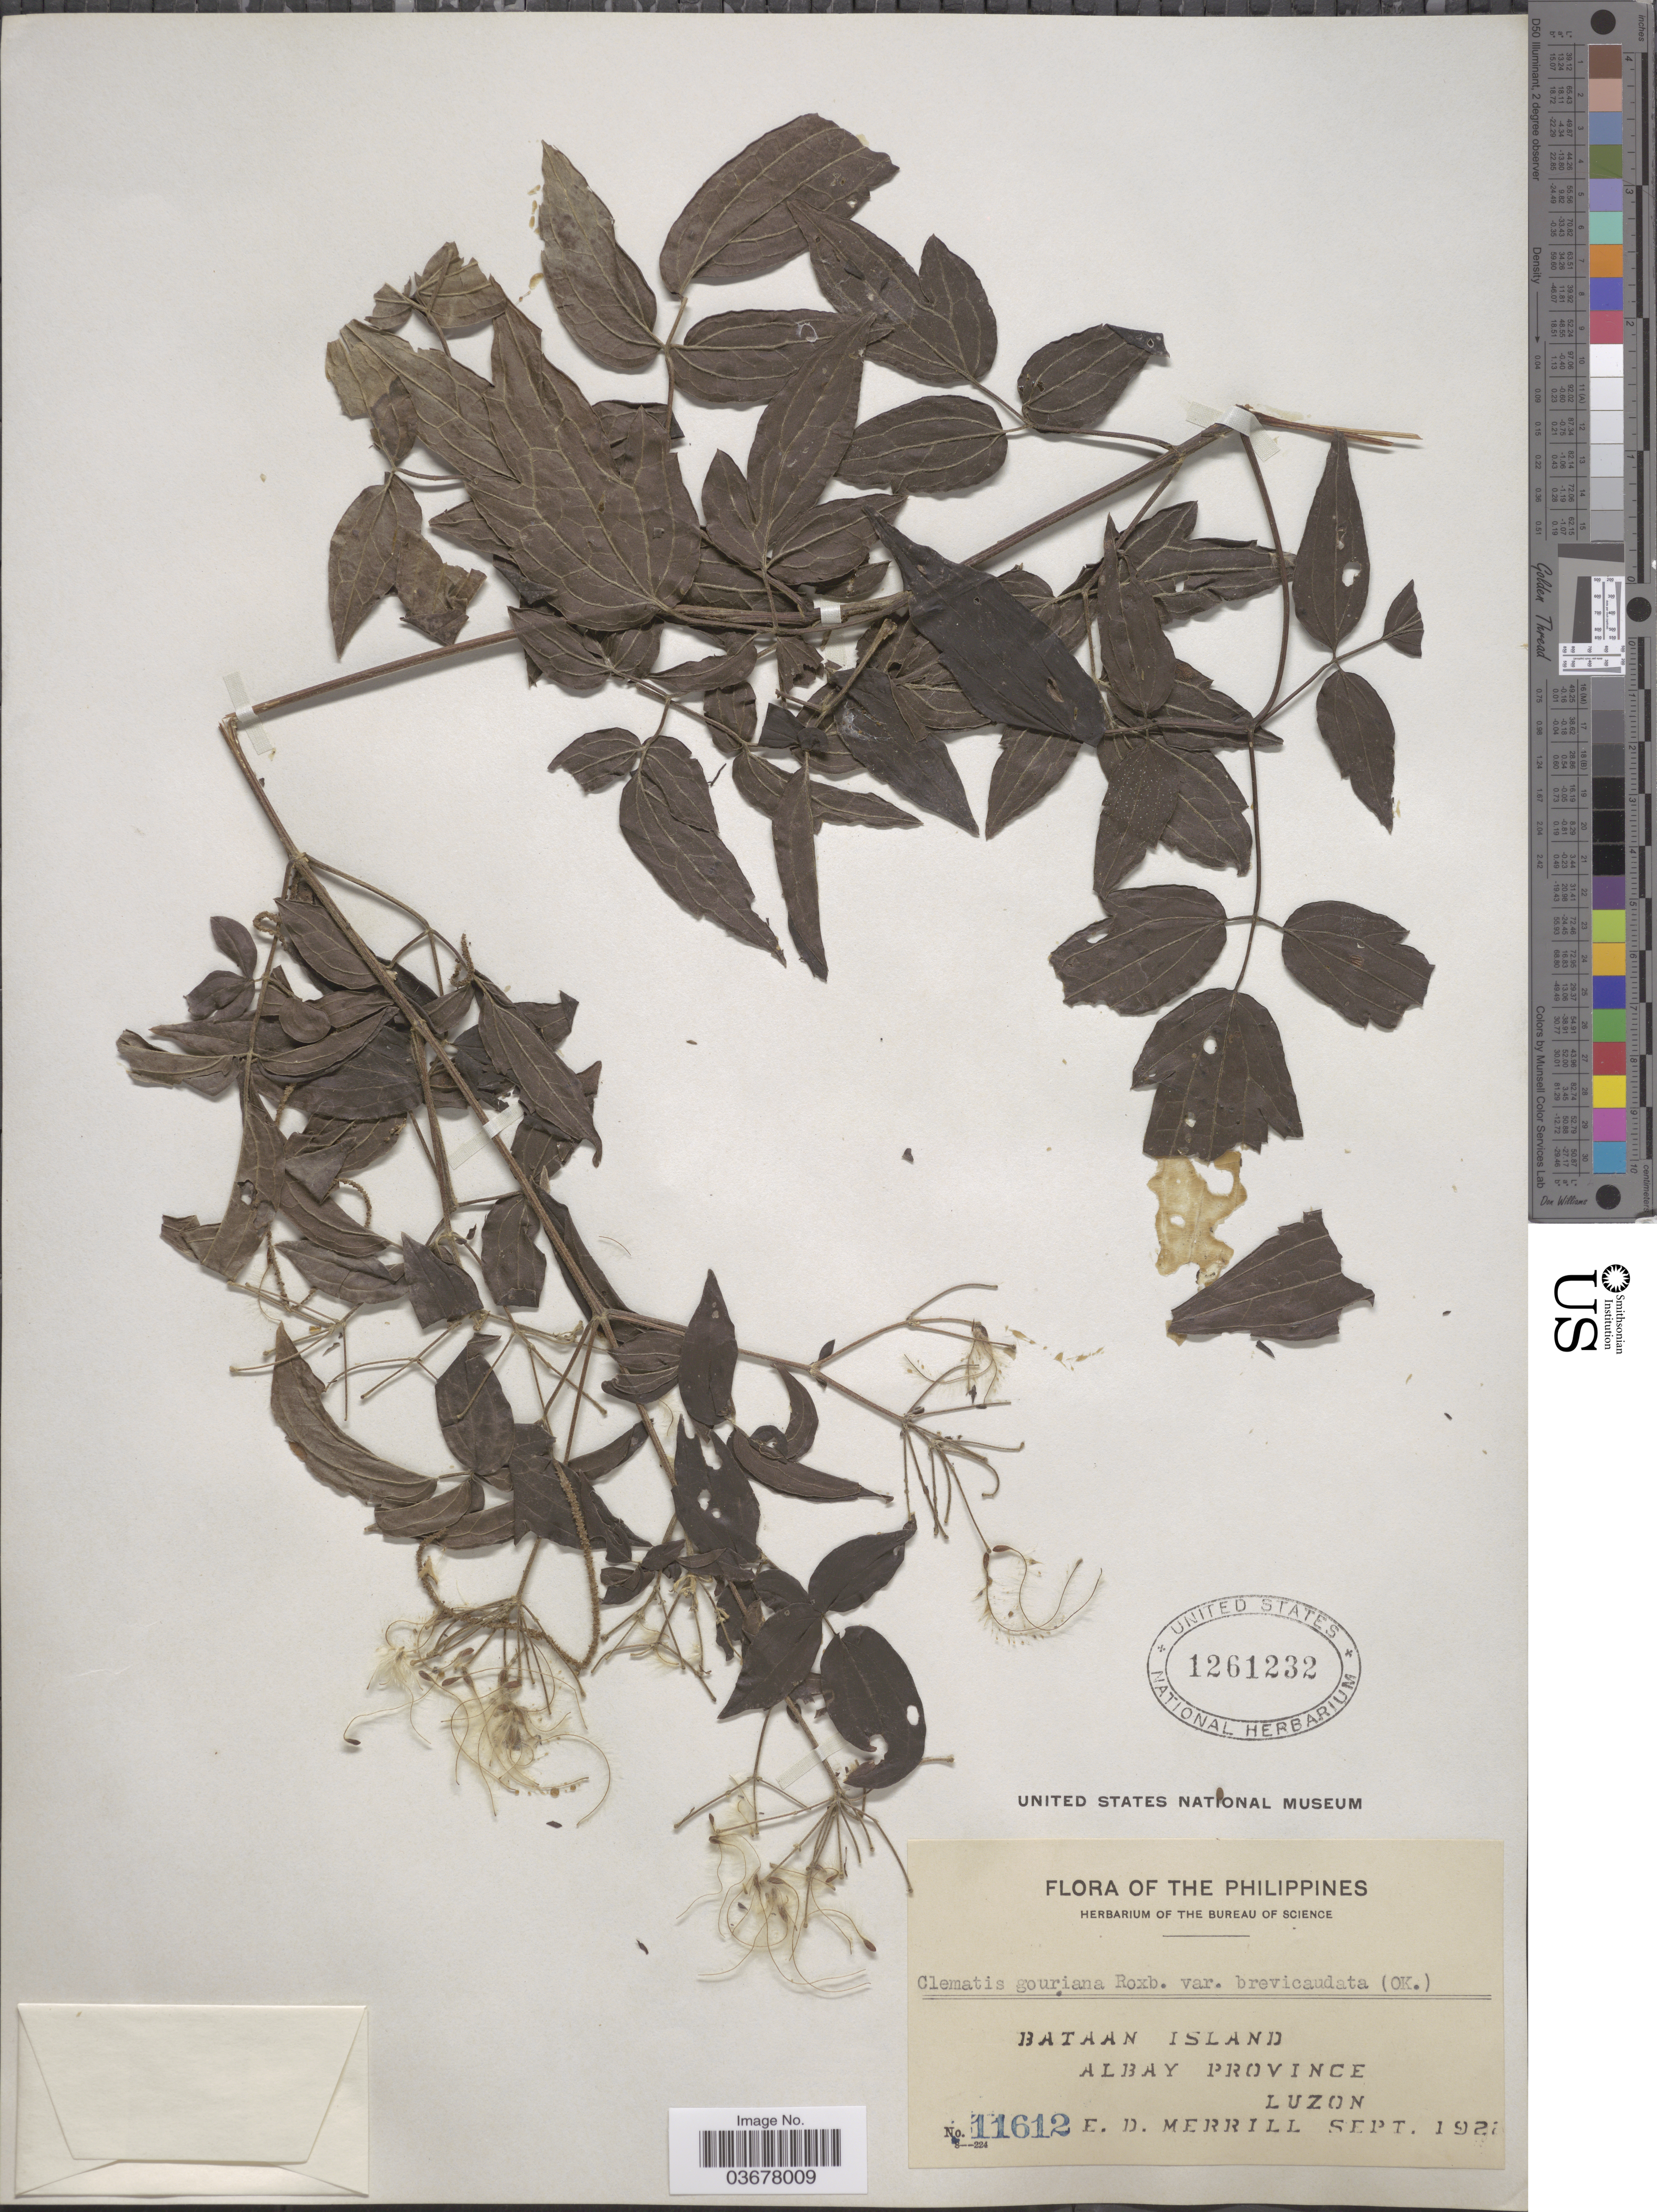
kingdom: Plantae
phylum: Tracheophyta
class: Magnoliopsida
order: Ranunculales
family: Ranunculaceae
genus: Clematis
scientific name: Clematis gouriana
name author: Roxb. ex DC.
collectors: E. D. Merrill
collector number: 11612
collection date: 1922-09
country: Philippines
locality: Bataan Island. Albay Province. Luzon.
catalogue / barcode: US 1261232